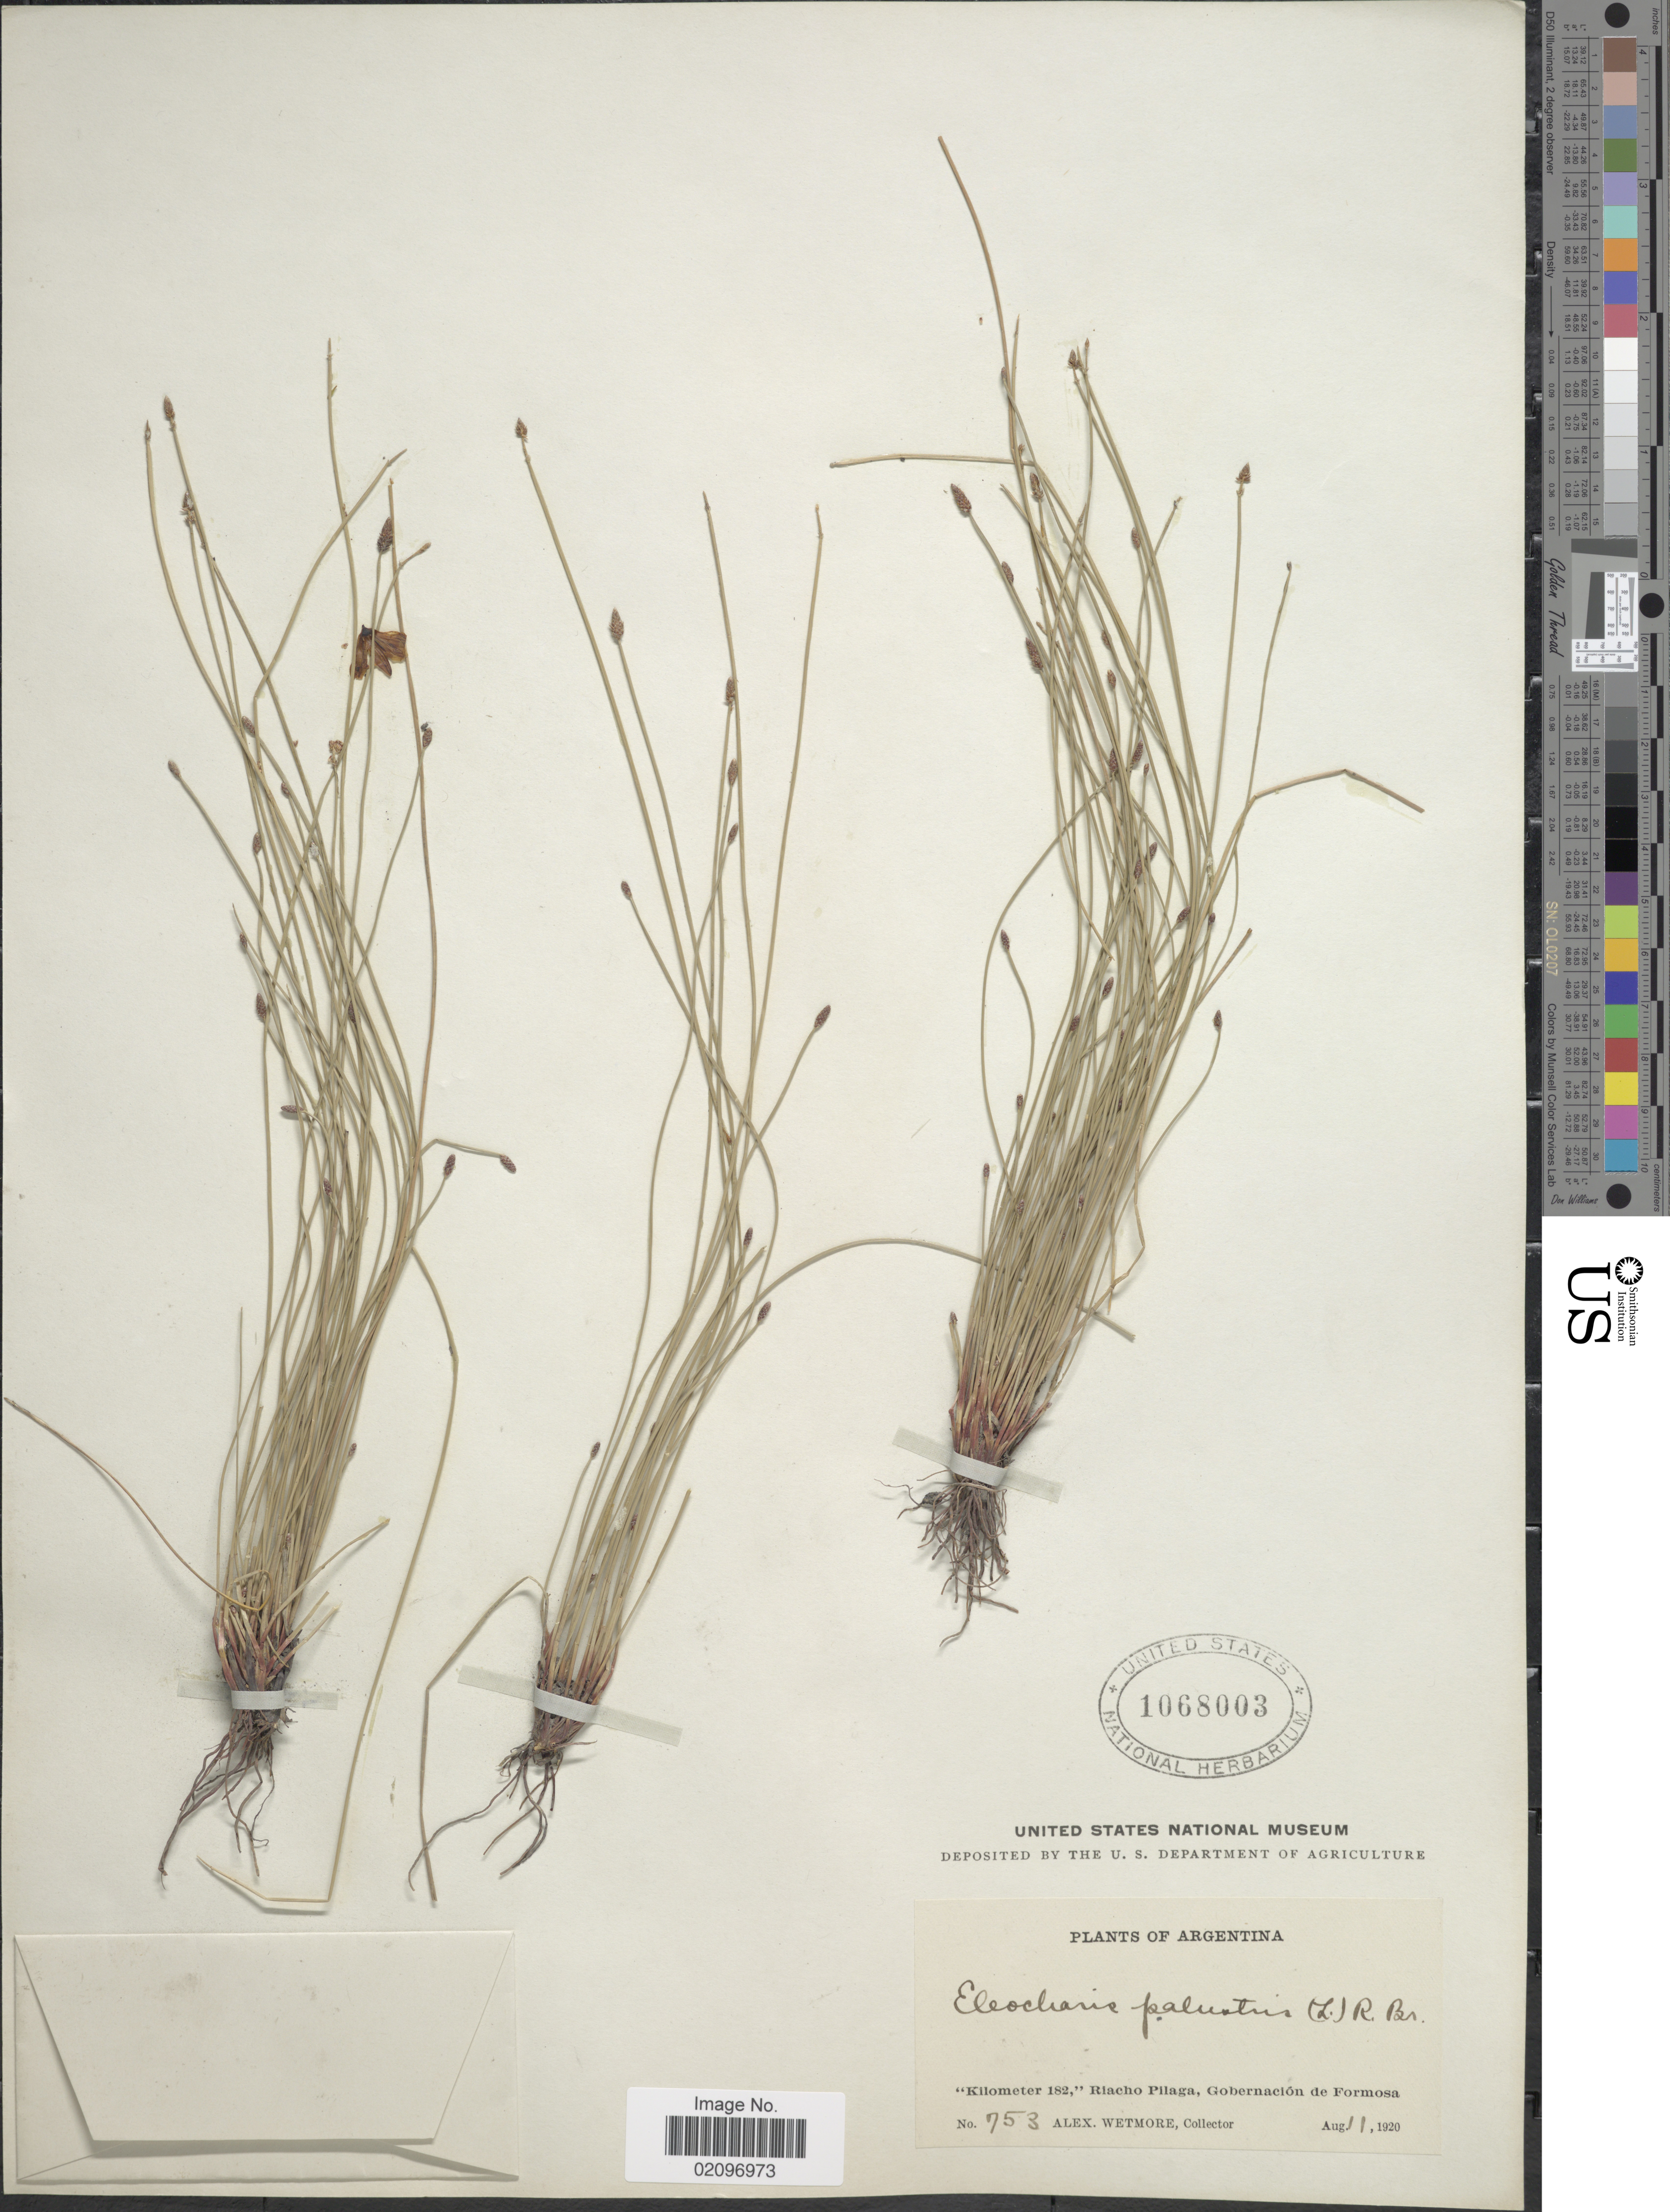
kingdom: Plantae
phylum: Tracheophyta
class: Liliopsida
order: Poales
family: Cyperaceae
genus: Eleocharis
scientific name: Eleocharis palustris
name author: (L.) Roem. & Schult.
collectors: A. Wetmore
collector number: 753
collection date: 1920-08-11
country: Argentina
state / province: Formosa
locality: Kilometer 18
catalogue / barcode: US 1068003